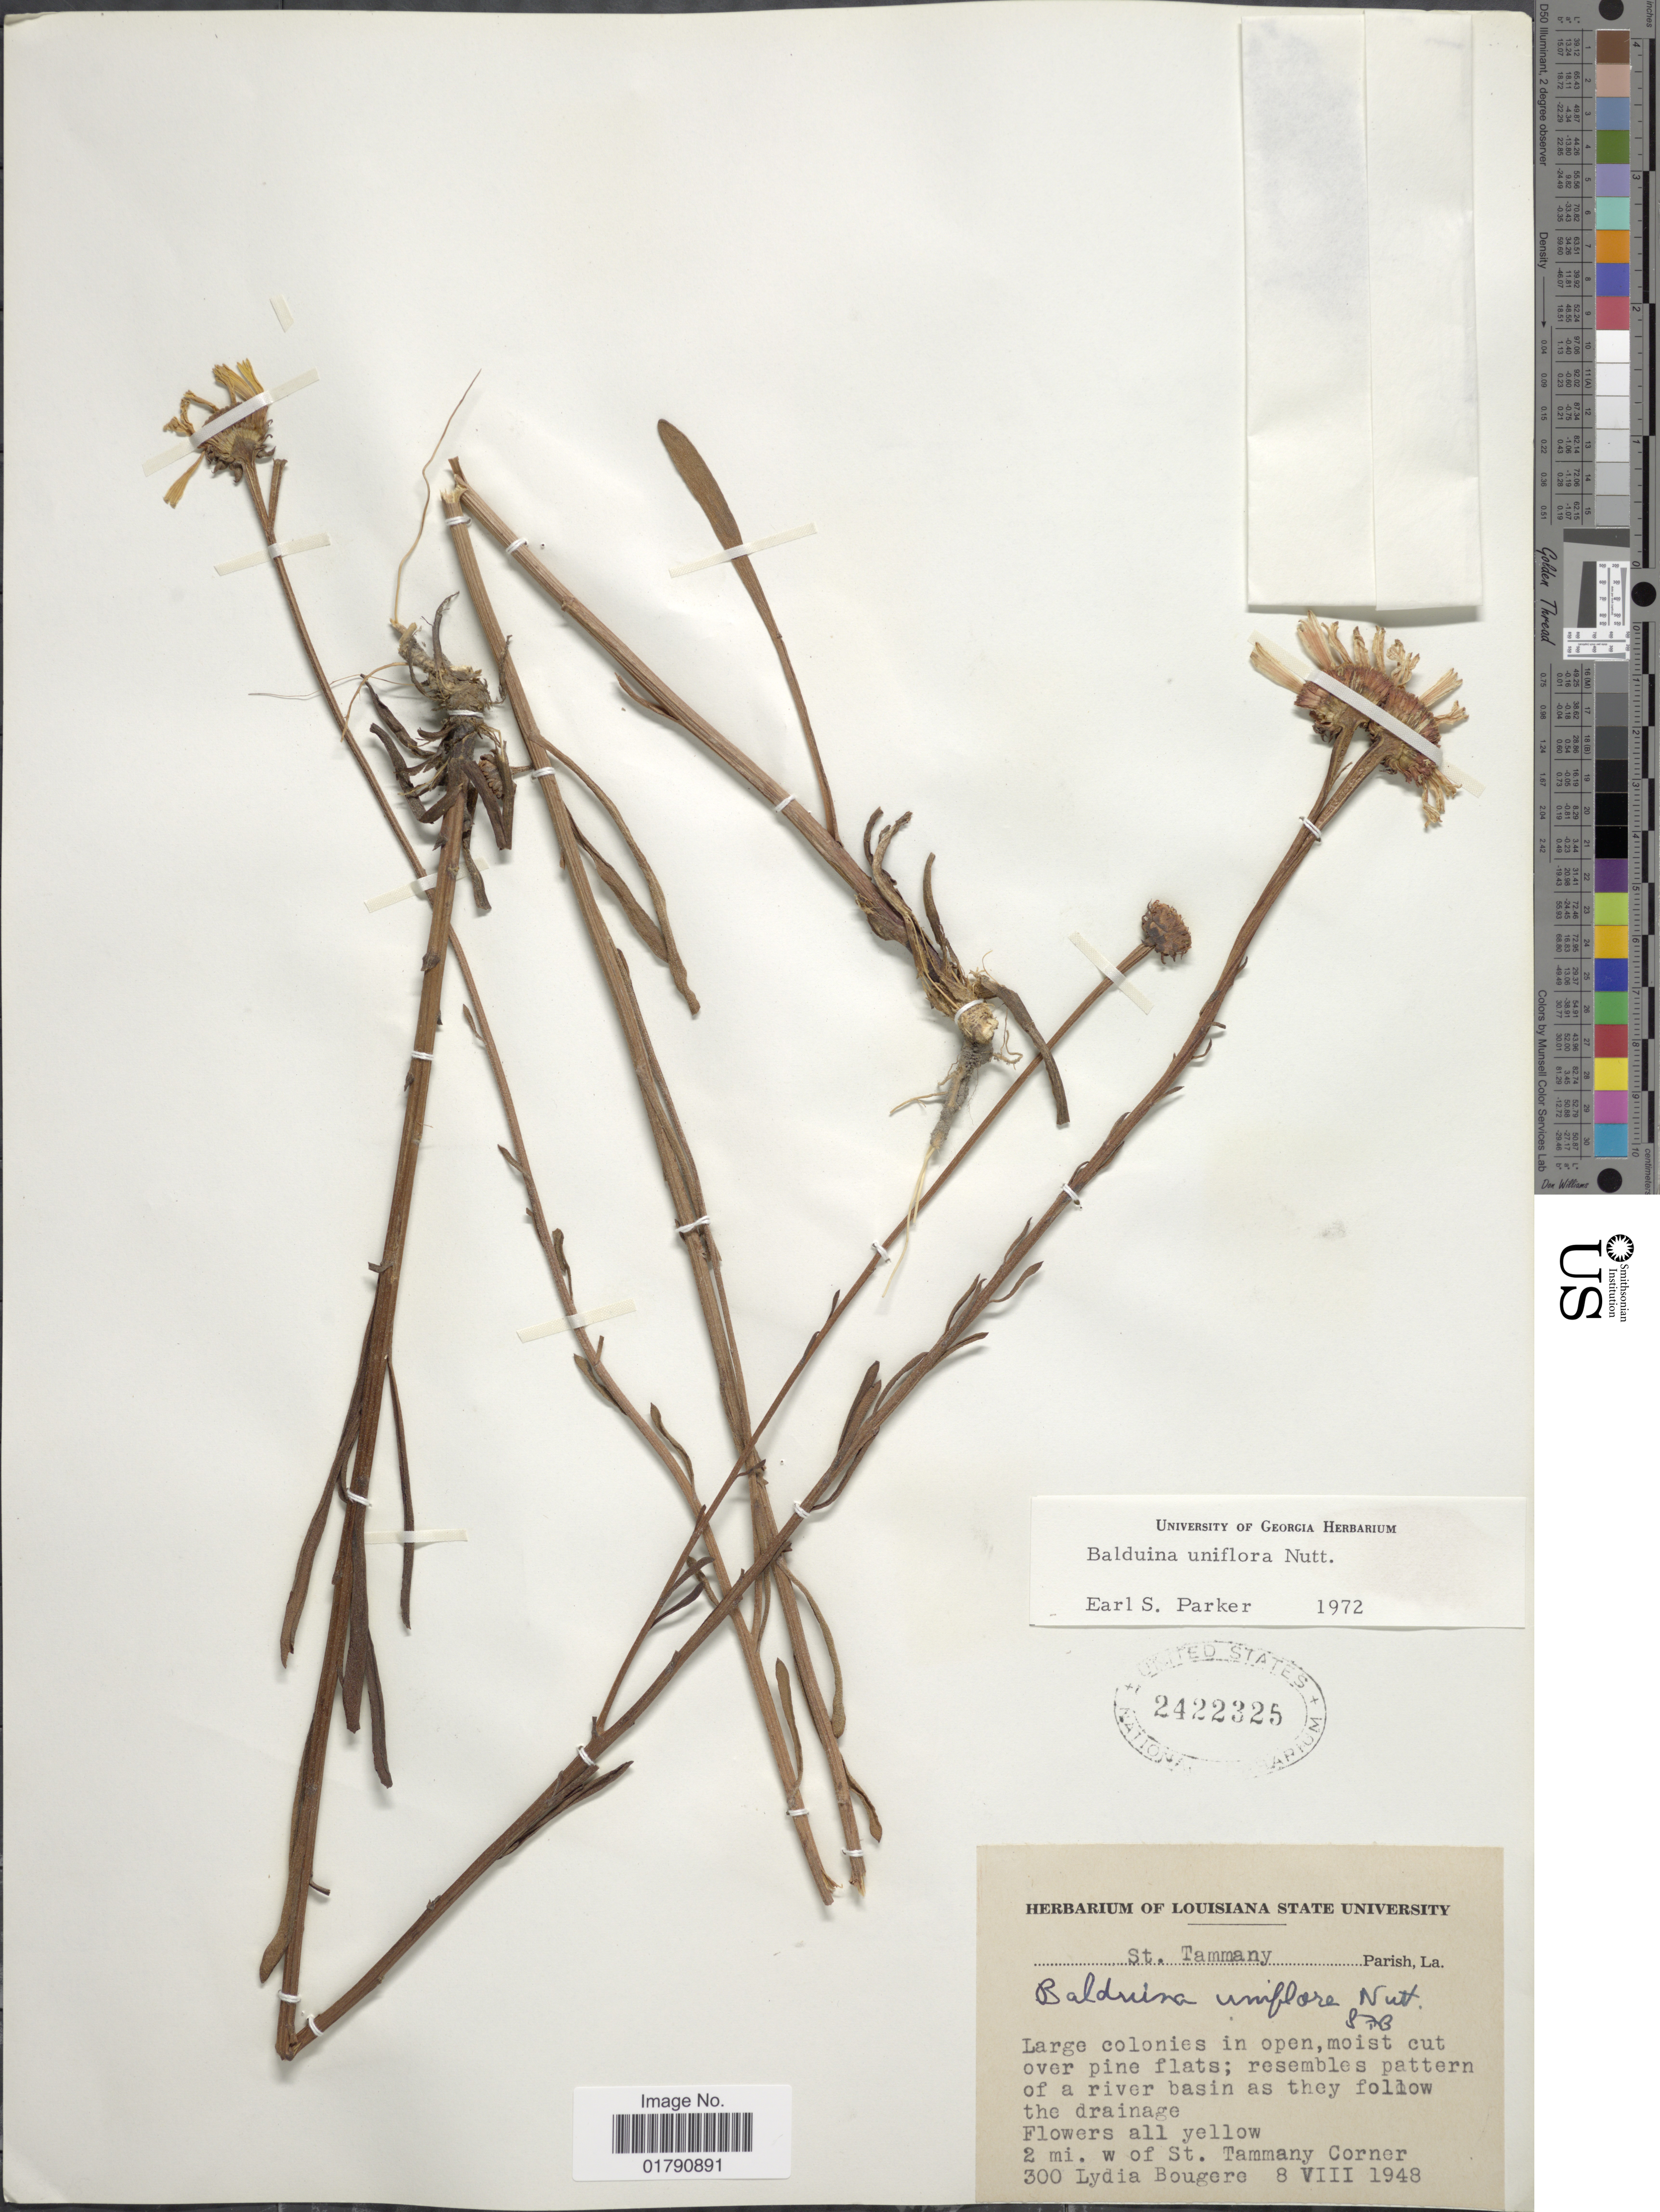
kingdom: Plantae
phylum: Tracheophyta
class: Magnoliopsida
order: Asterales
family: Asteraceae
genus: Balduina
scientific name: Balduina uniflora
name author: Nutt.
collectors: L. Bougere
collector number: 300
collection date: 1948-08-08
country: United States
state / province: Louisiana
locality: St. Tammany Parish, La., 2 mi w of St. Tammany Corner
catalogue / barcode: US 2422325